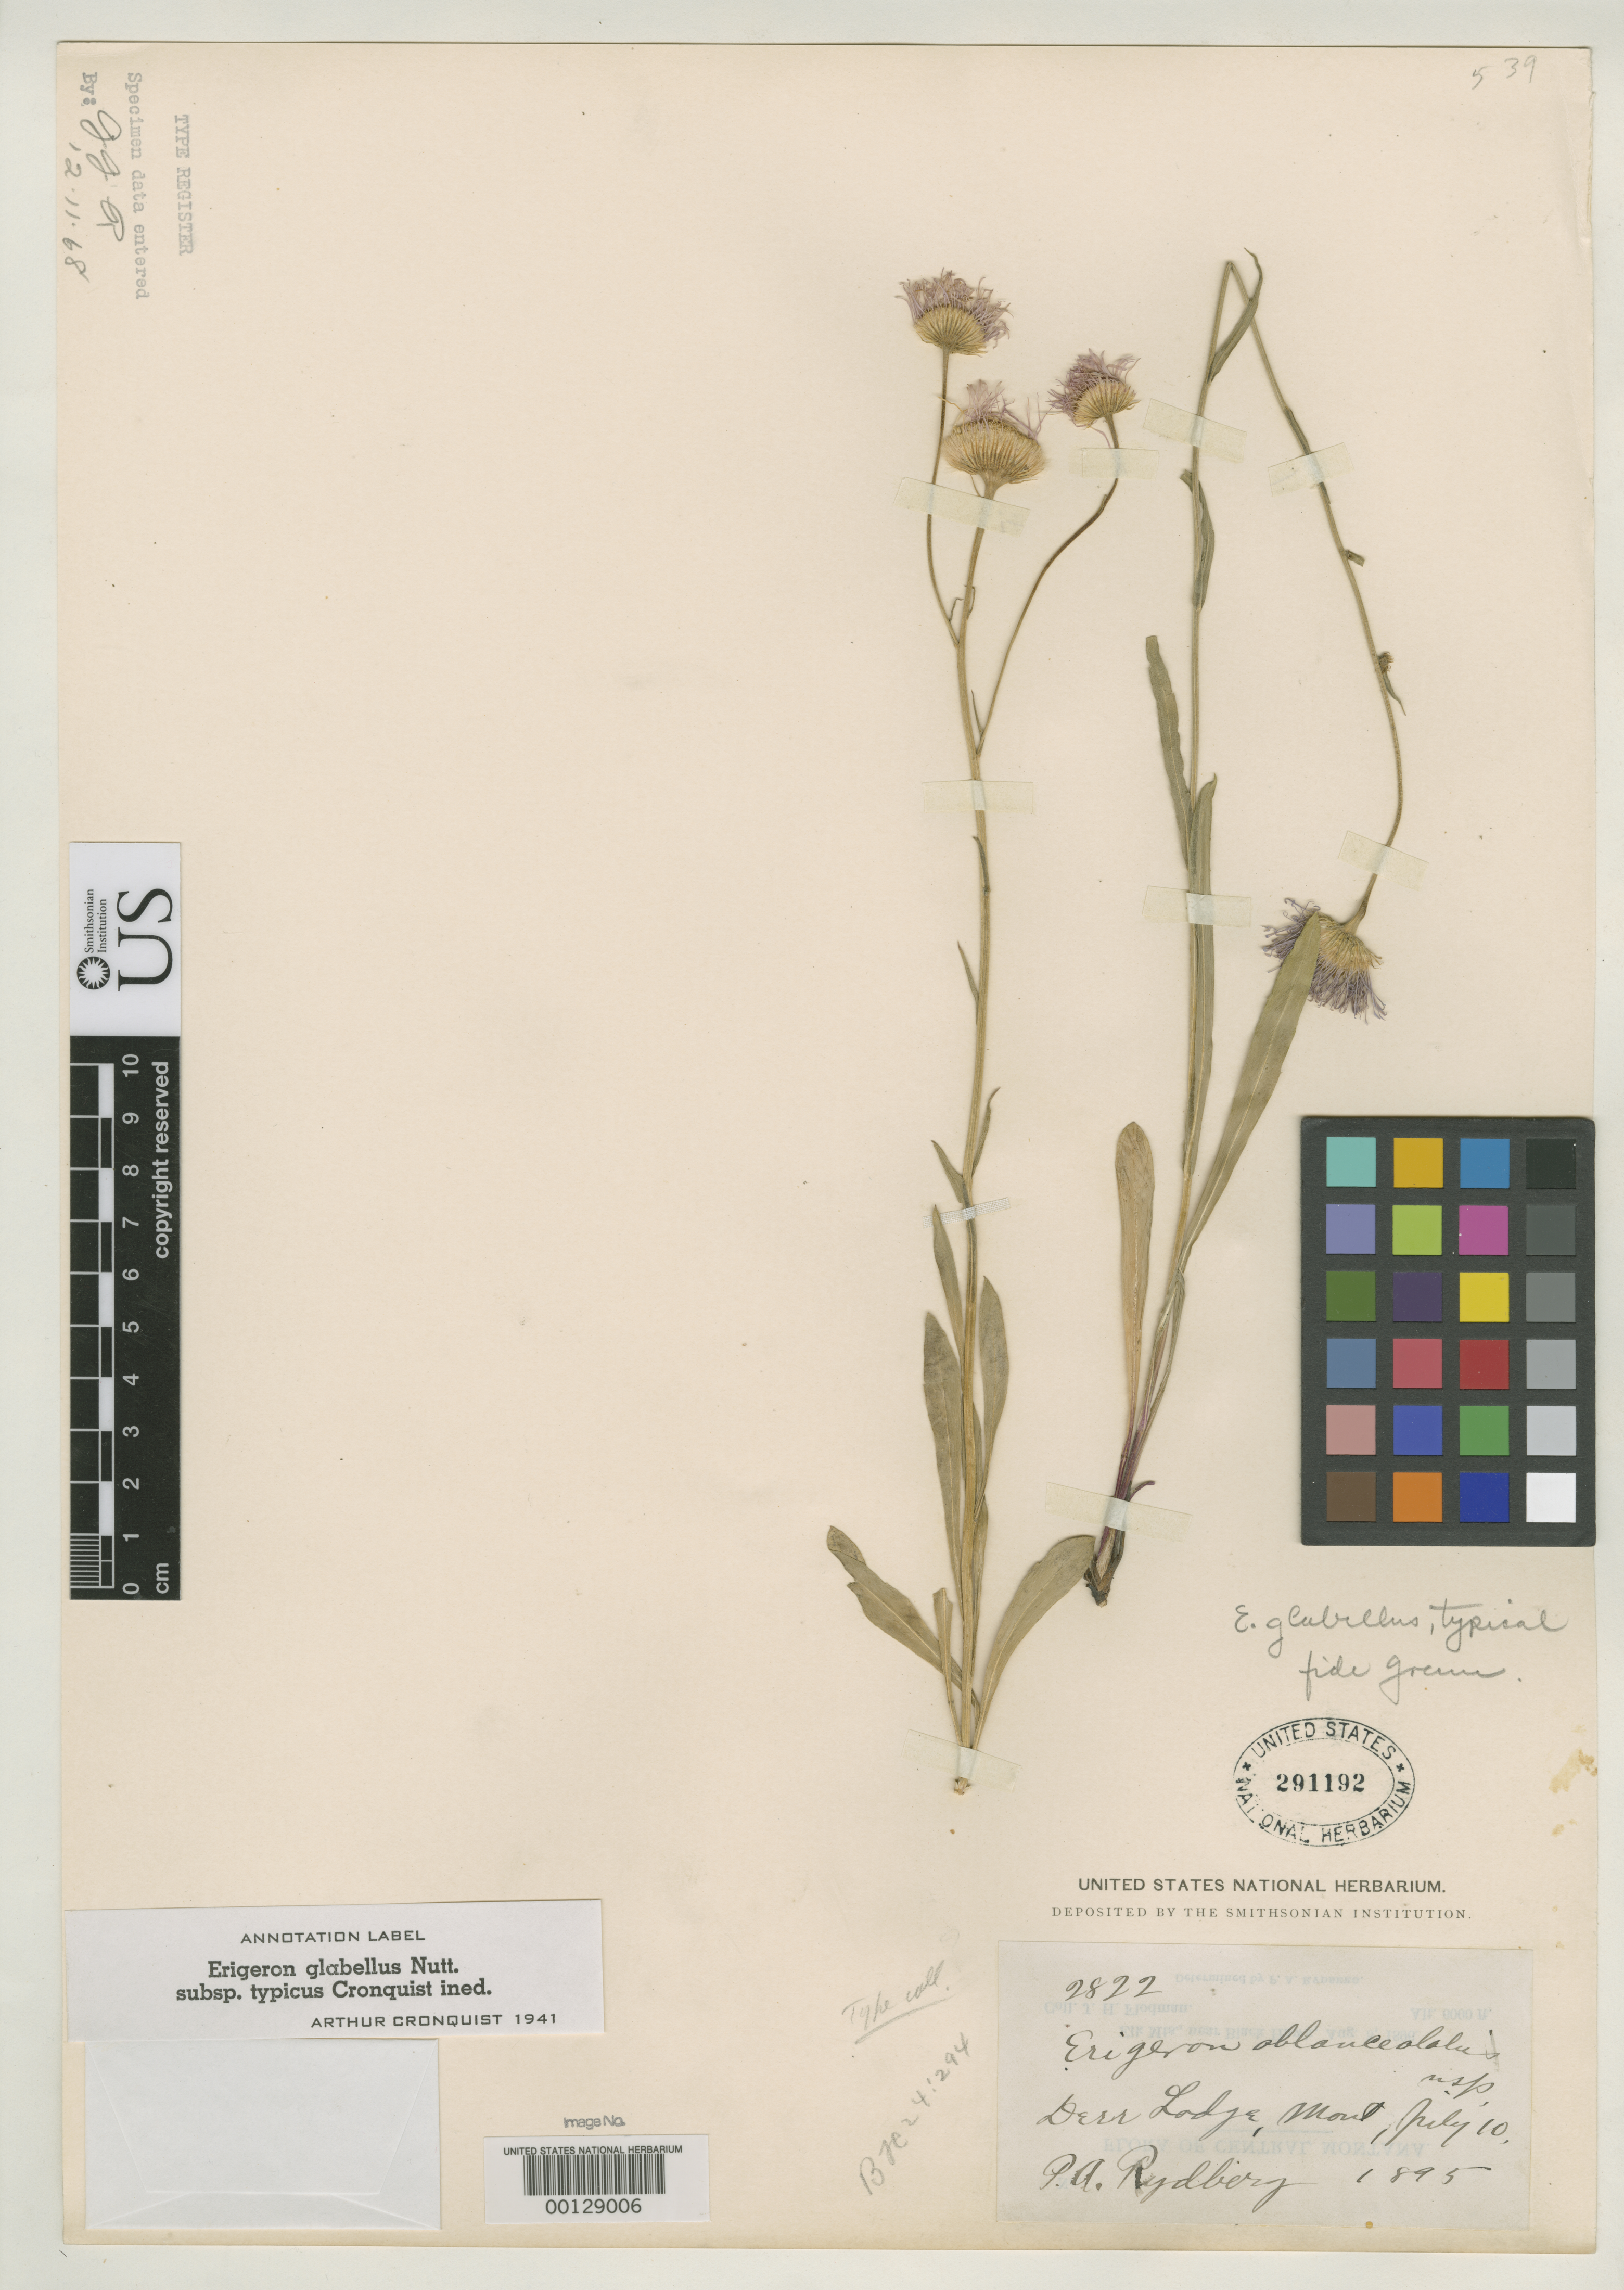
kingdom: Plantae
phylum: Tracheophyta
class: Magnoliopsida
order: Asterales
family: Asteraceae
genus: Erigeron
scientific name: Erigeron oblanceolatus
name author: Rydb.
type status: Isotype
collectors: P. A. Rydberg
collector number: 2822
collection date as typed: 10 Jul 1895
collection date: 1895-07-10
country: United States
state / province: Montana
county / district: Powell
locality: Deer Lodge.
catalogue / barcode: US 291192